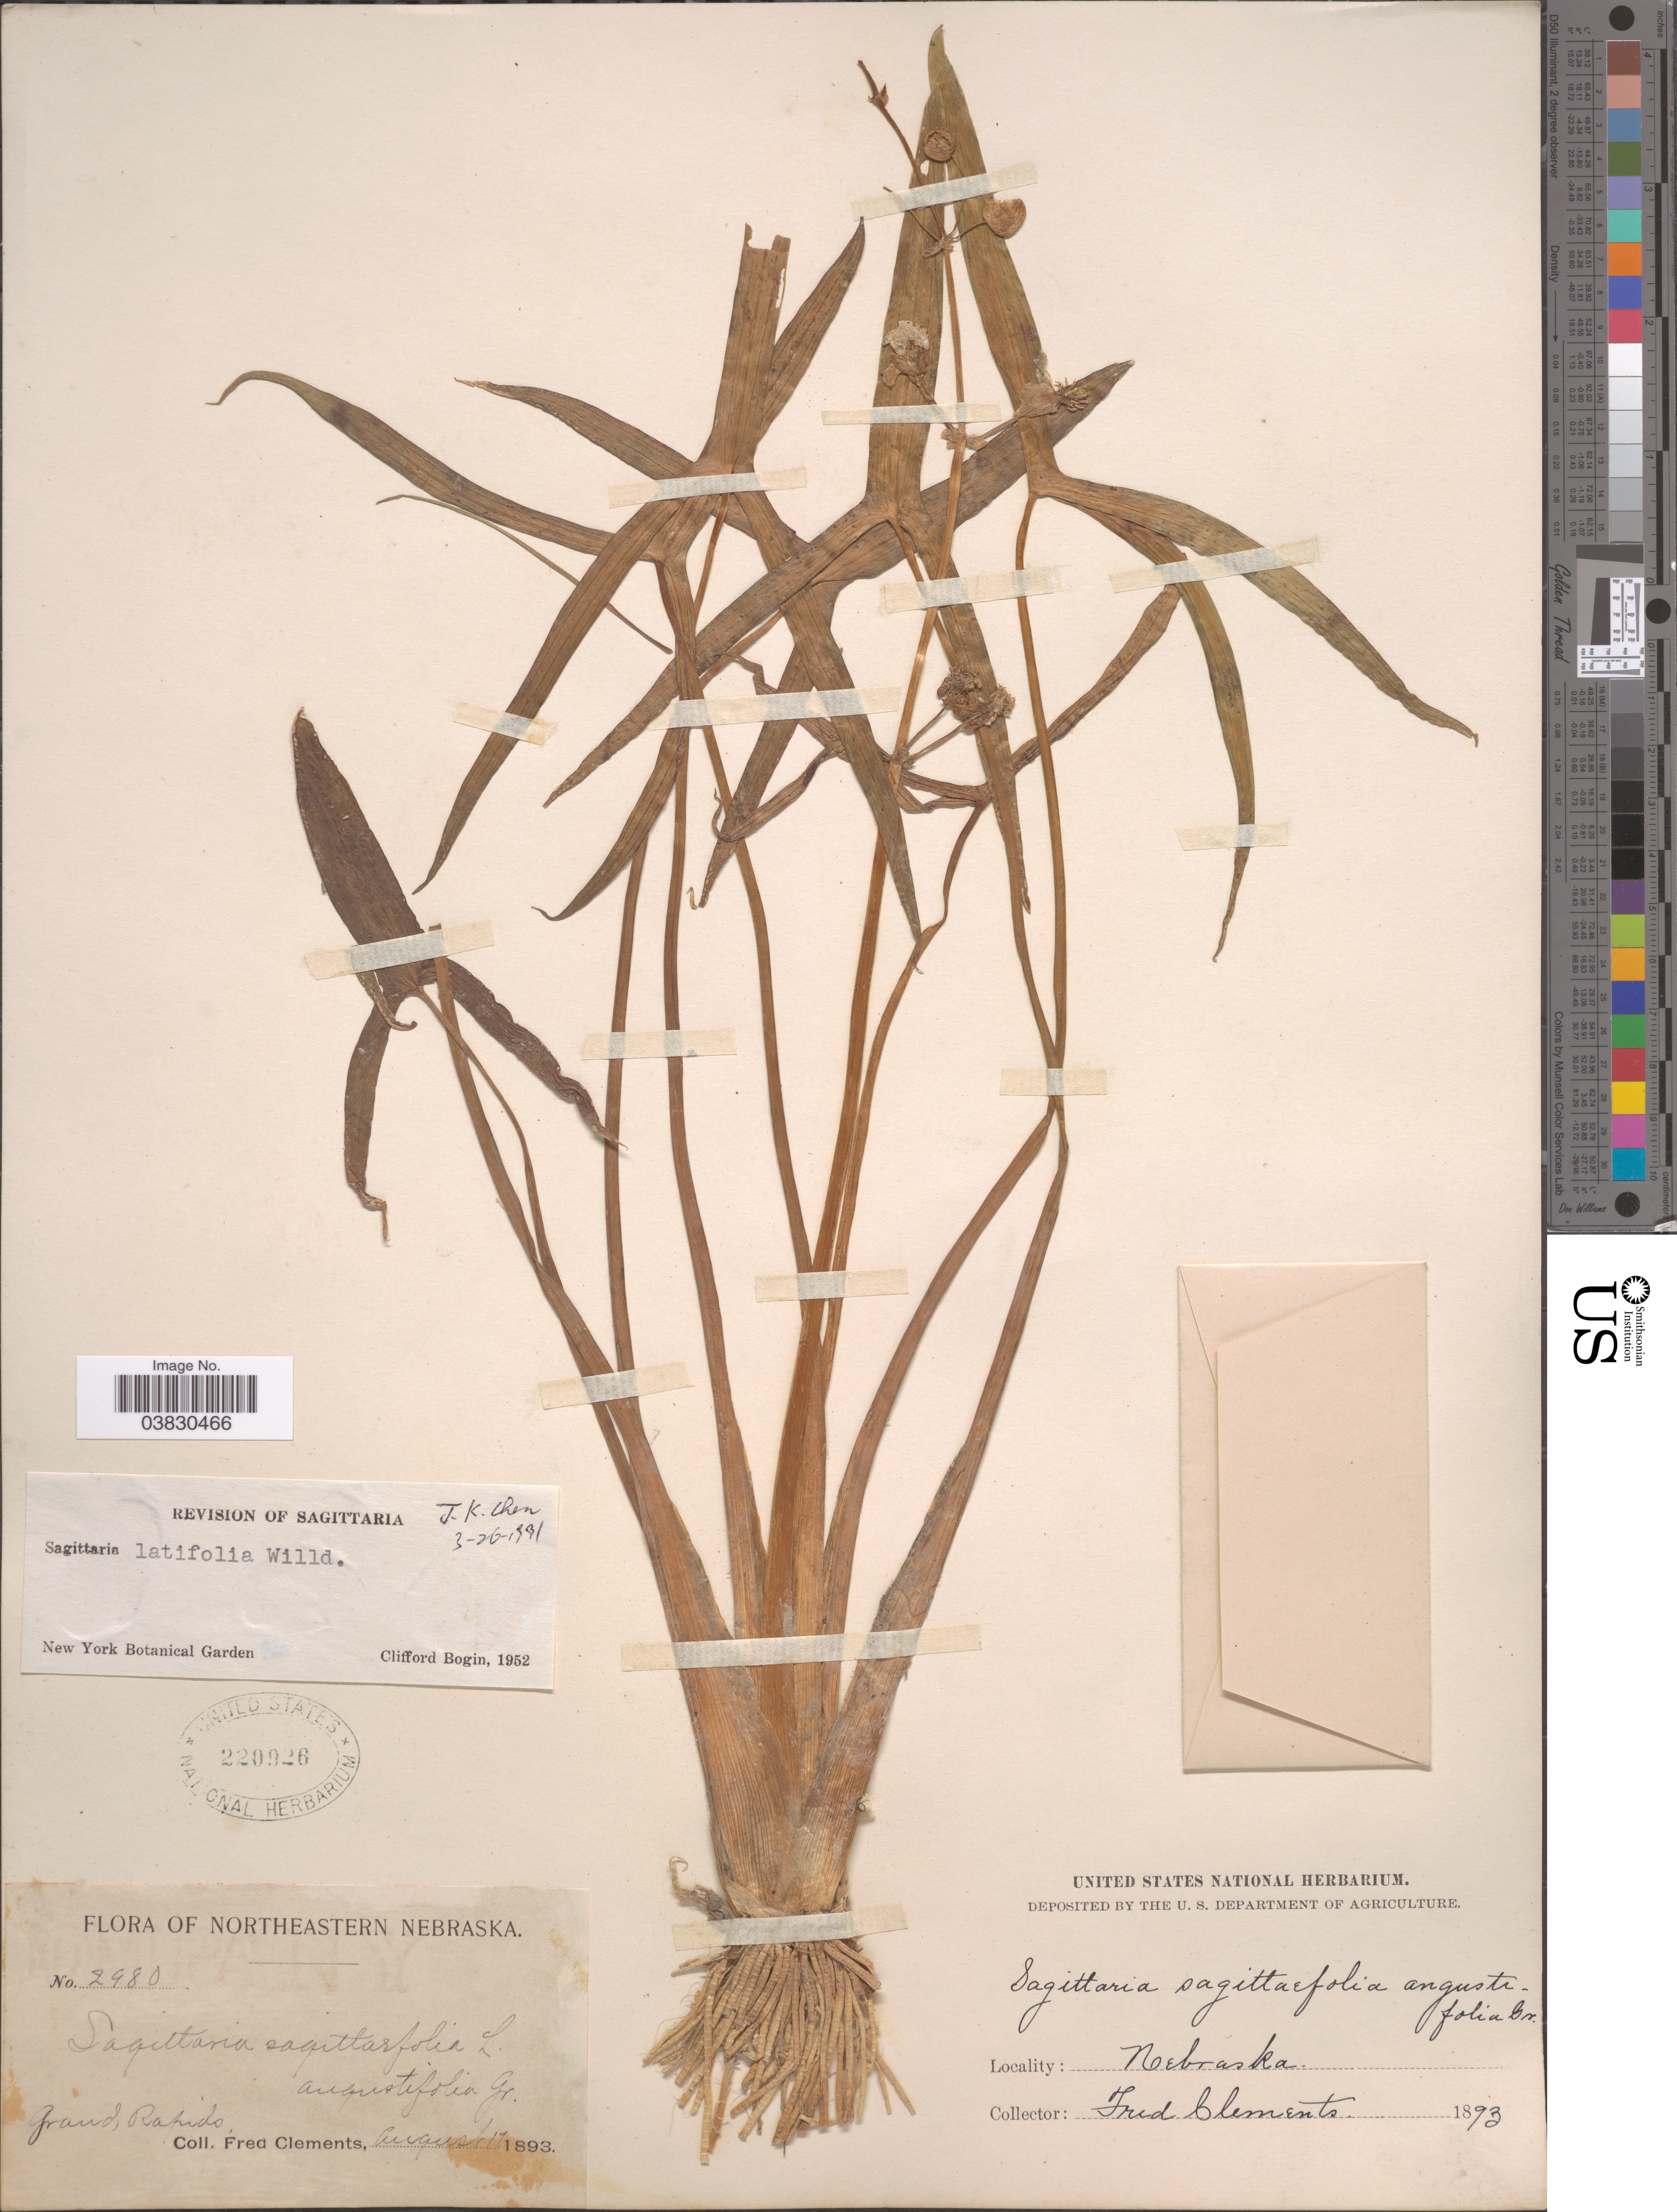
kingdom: Plantae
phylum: Tracheophyta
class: Liliopsida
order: Alismatales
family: Alismataceae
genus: Sagittaria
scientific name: Sagittaria latifolia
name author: Willd.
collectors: F. Clements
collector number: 2980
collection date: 1893-08-17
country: United States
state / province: Nebraska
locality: Northeastern Nebraska. Grand Rapido.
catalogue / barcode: US 220926